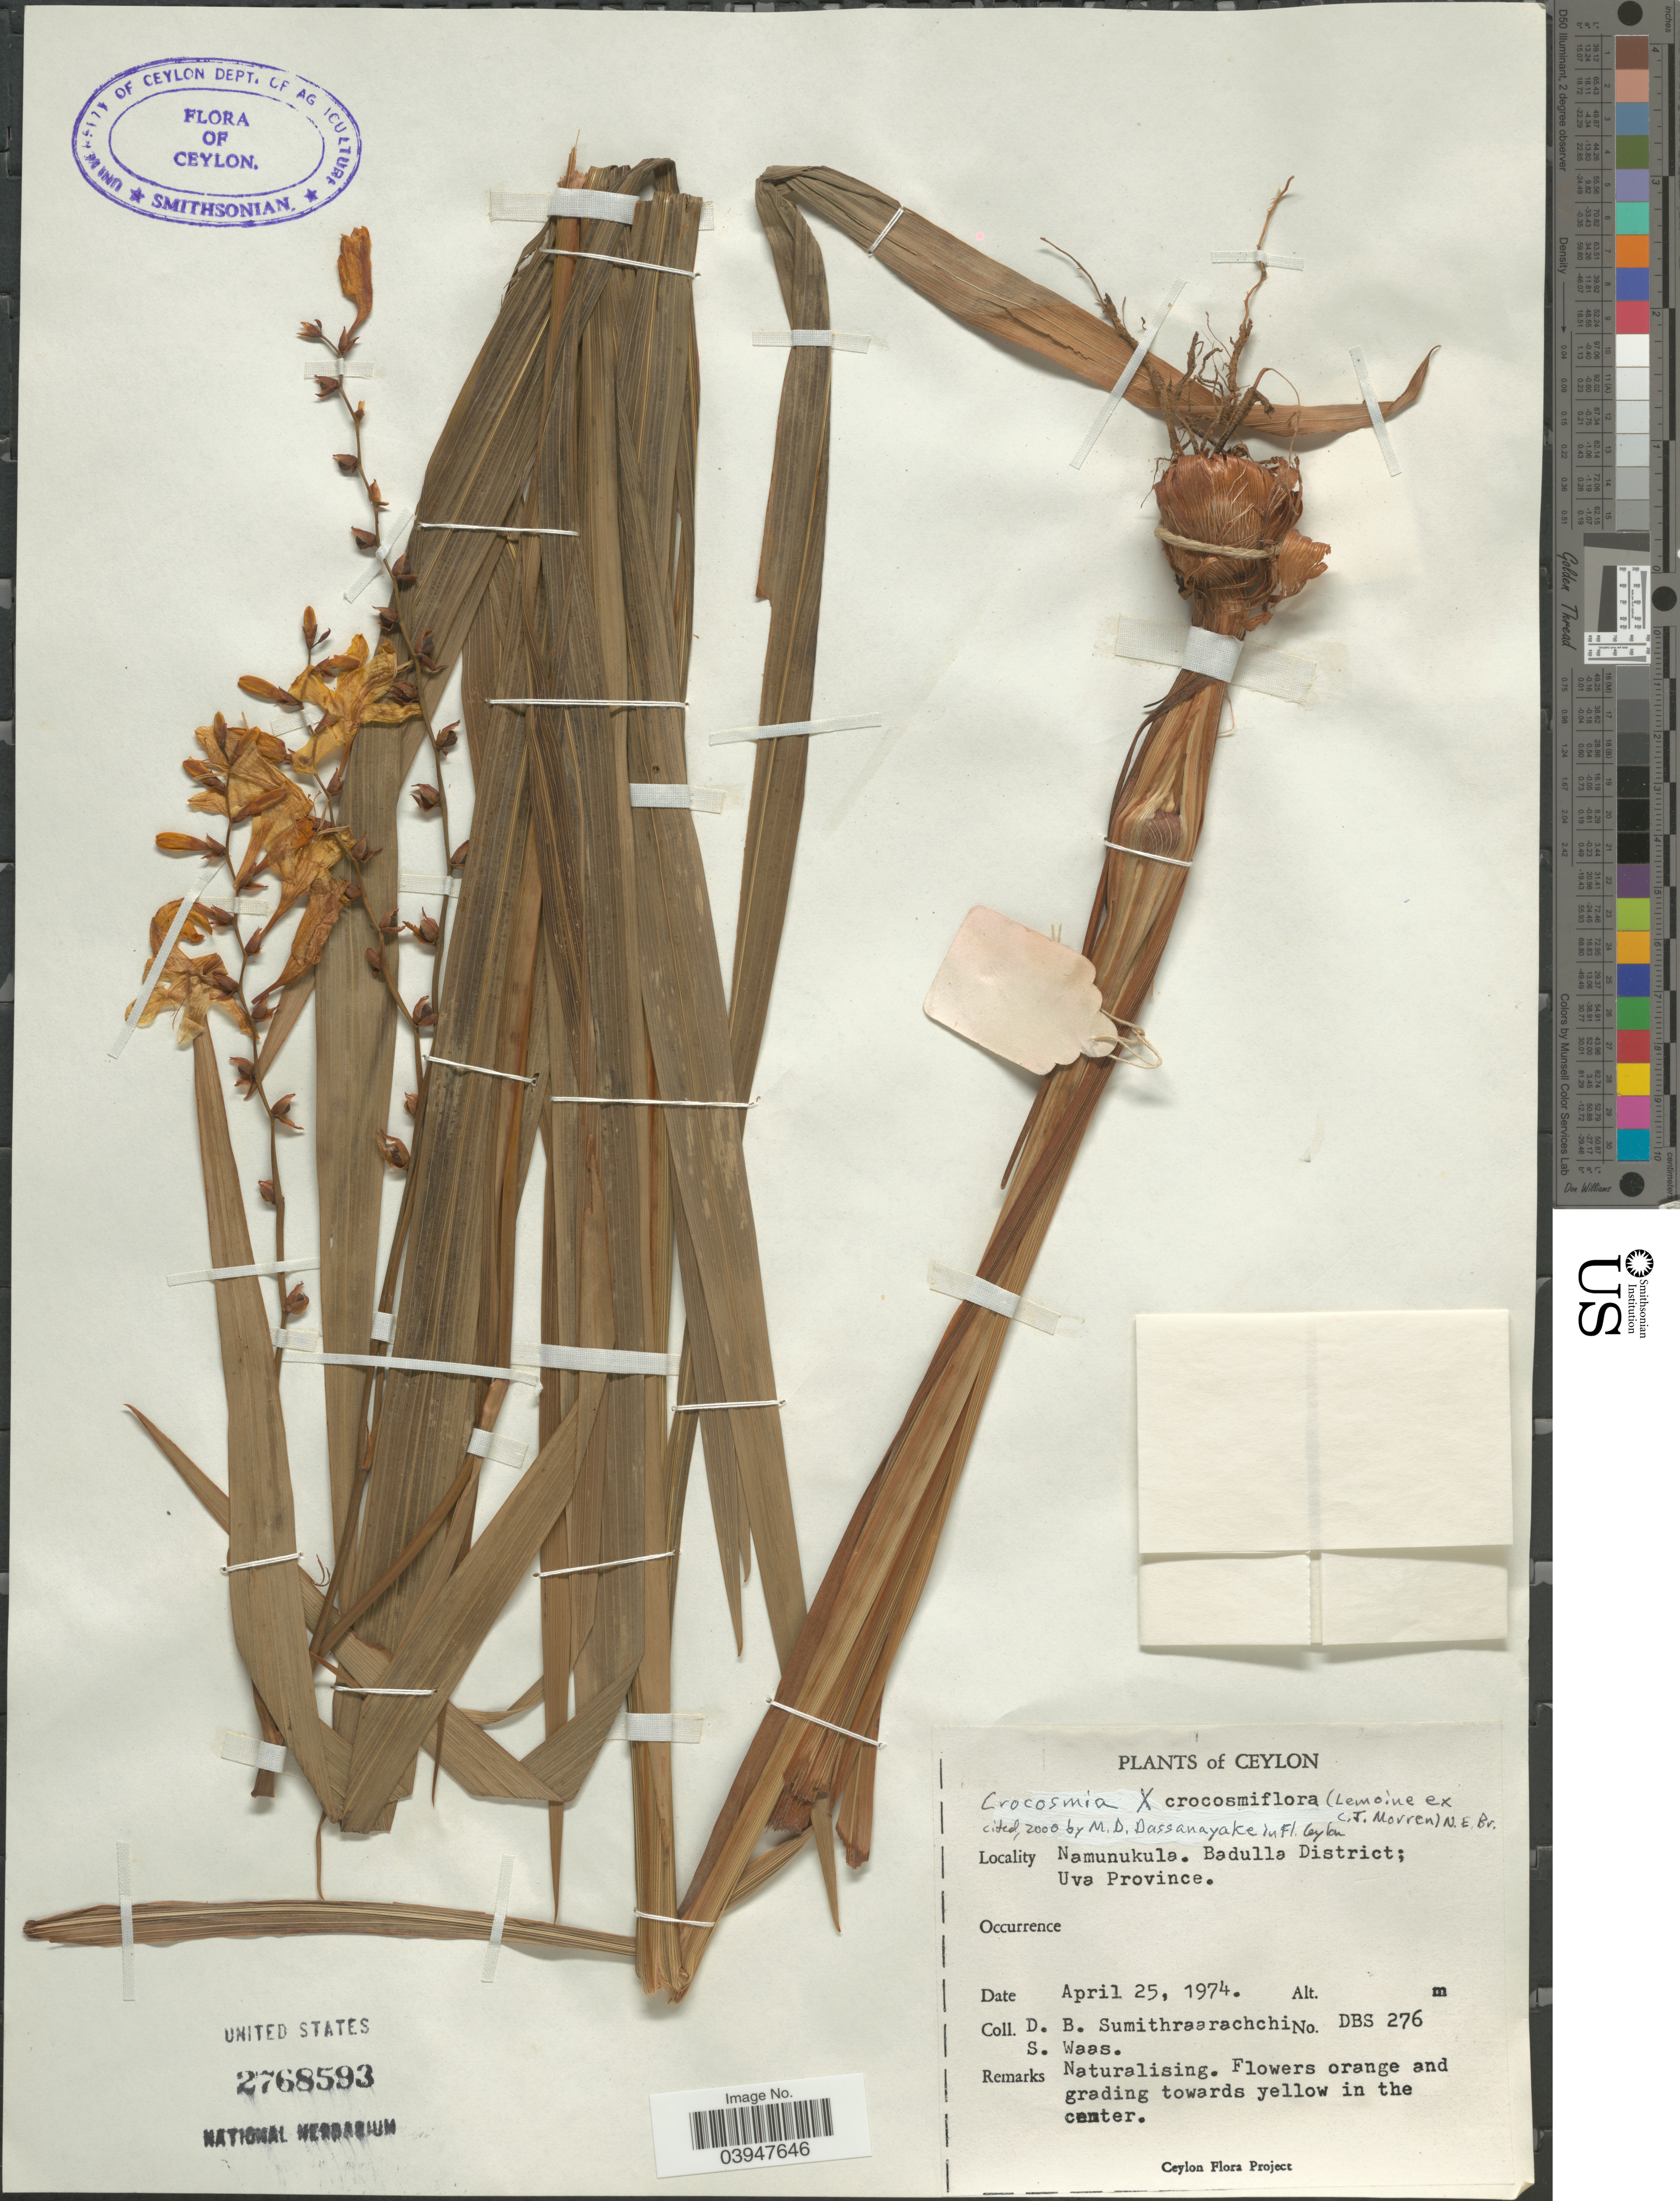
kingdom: Plantae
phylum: Tracheophyta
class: Liliopsida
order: Asparagales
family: Iridaceae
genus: Crocosmia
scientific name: Crocosmia x crocosmiiflora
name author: (Lemoine) N.E. Br.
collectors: D. B. Sumithraarachchi & S. Waas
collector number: DBS276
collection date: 1974-04-25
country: Sri Lanka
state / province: Uva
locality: Ceylon. Namunukula. Badulla District.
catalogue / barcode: US 2768593